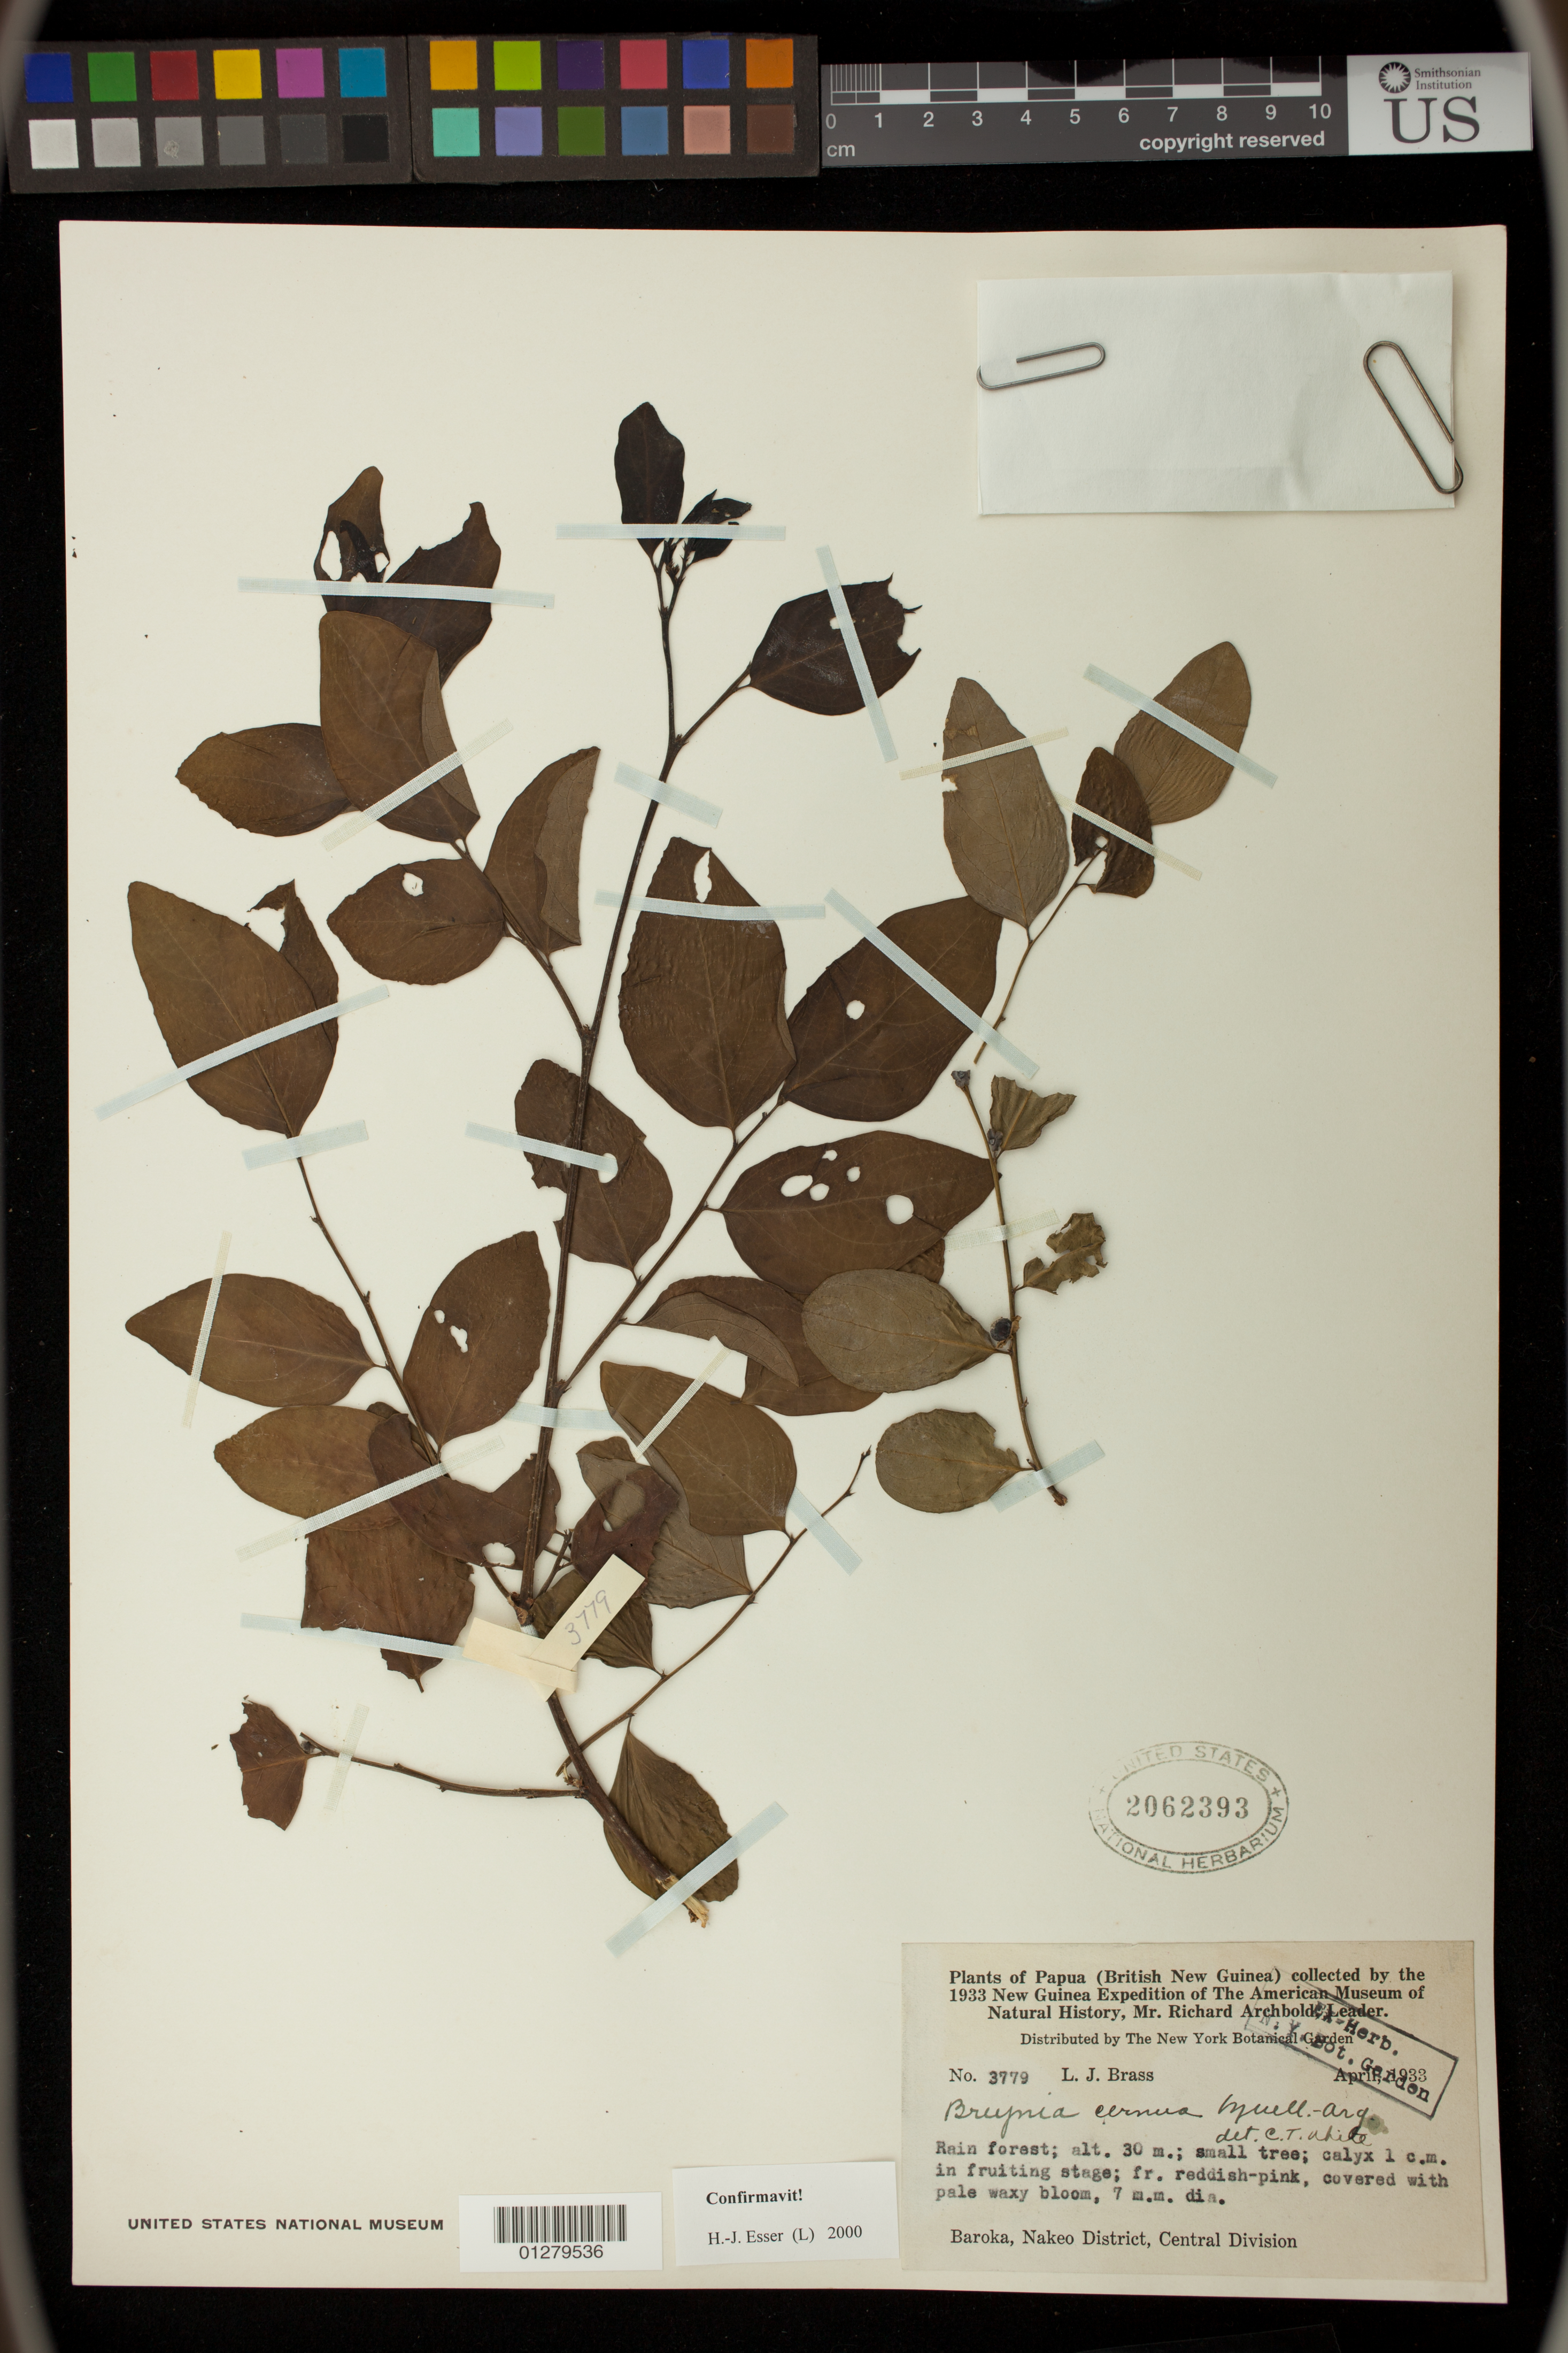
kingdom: Plantae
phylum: Tracheophyta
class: Magnoliopsida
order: Malpighiales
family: Phyllanthaceae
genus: Phyllanthus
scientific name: Phyllanthus cernuus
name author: Poir.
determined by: Wagner, W. L., (BOT), Smithsonian Institution - National Museum of Natural History (UNITED STATES)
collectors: L. J. Brass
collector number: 3779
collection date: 1933-04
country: Papua New Guinea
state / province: Central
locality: British New Guinea: Baroka, Nakeo District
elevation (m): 30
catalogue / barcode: US 2062393